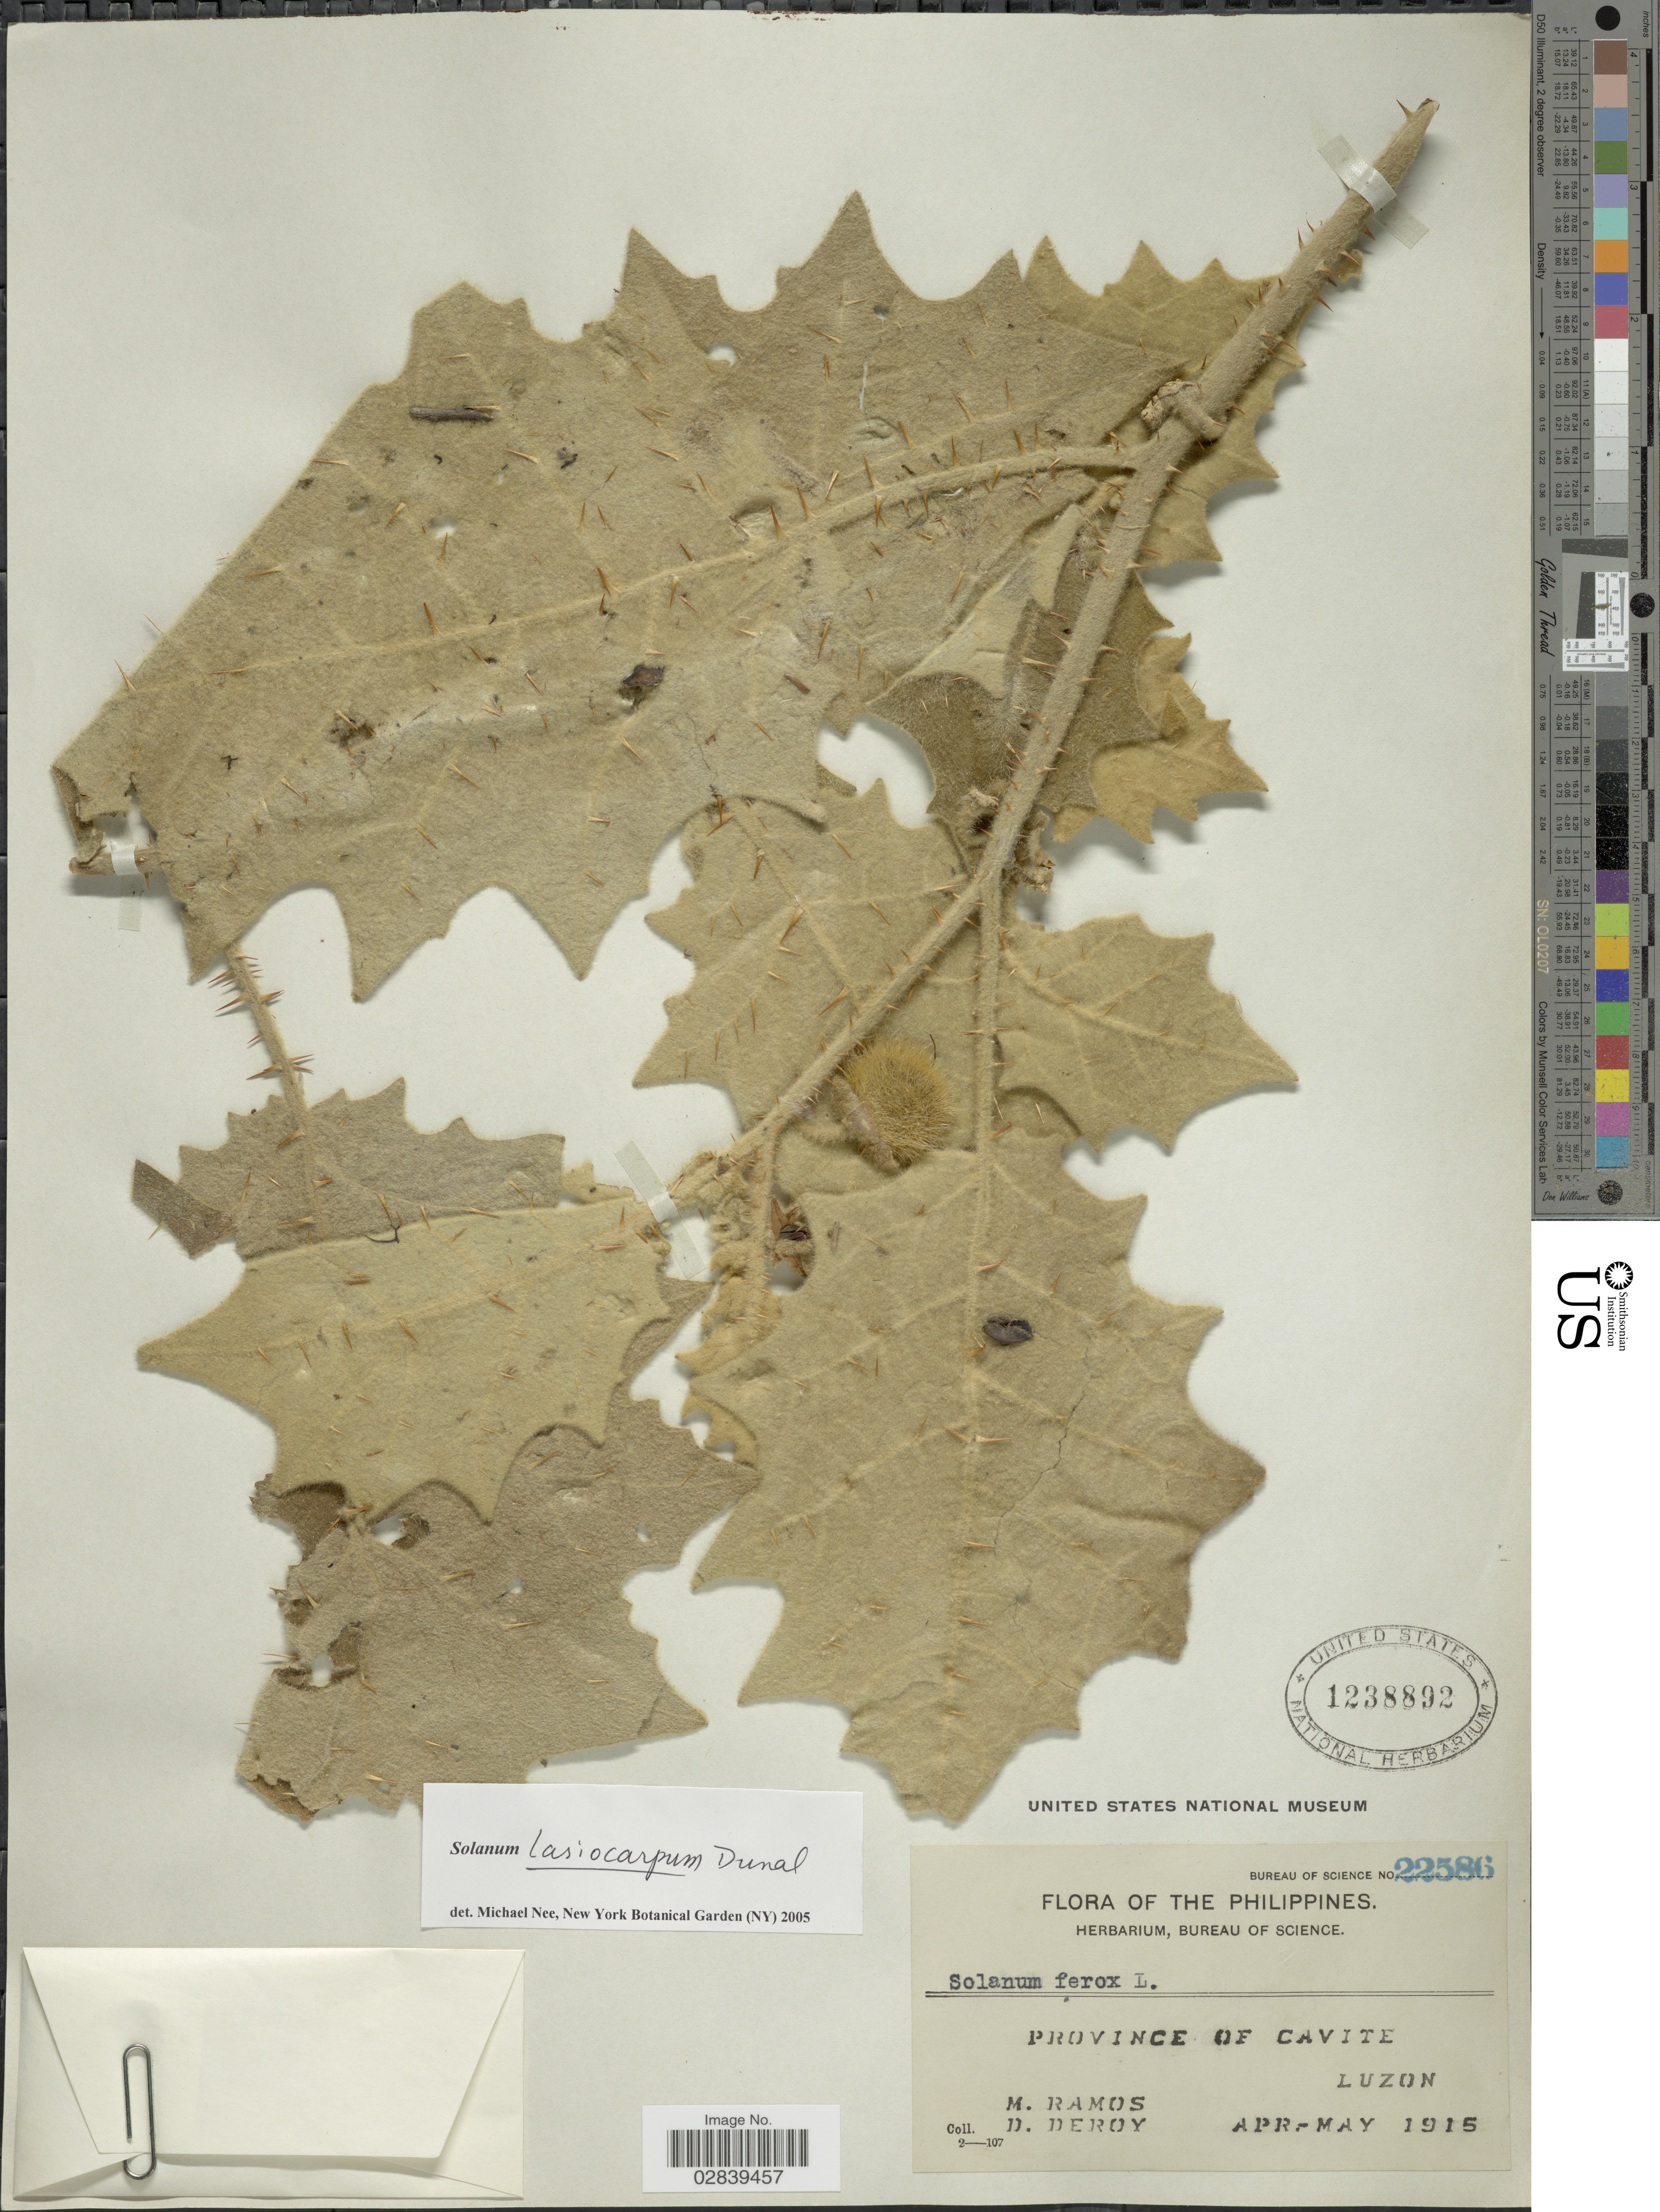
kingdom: Plantae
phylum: Tracheophyta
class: Magnoliopsida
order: Solanales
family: Solanaceae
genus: Solanum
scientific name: Solanum lasiocarpum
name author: Dunal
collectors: M. Ramos & D. Deroy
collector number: Bureau of Science 22586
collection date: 1915-04/1915-05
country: Philippines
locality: Province of Cavite, Luzon.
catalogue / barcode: US 1238892